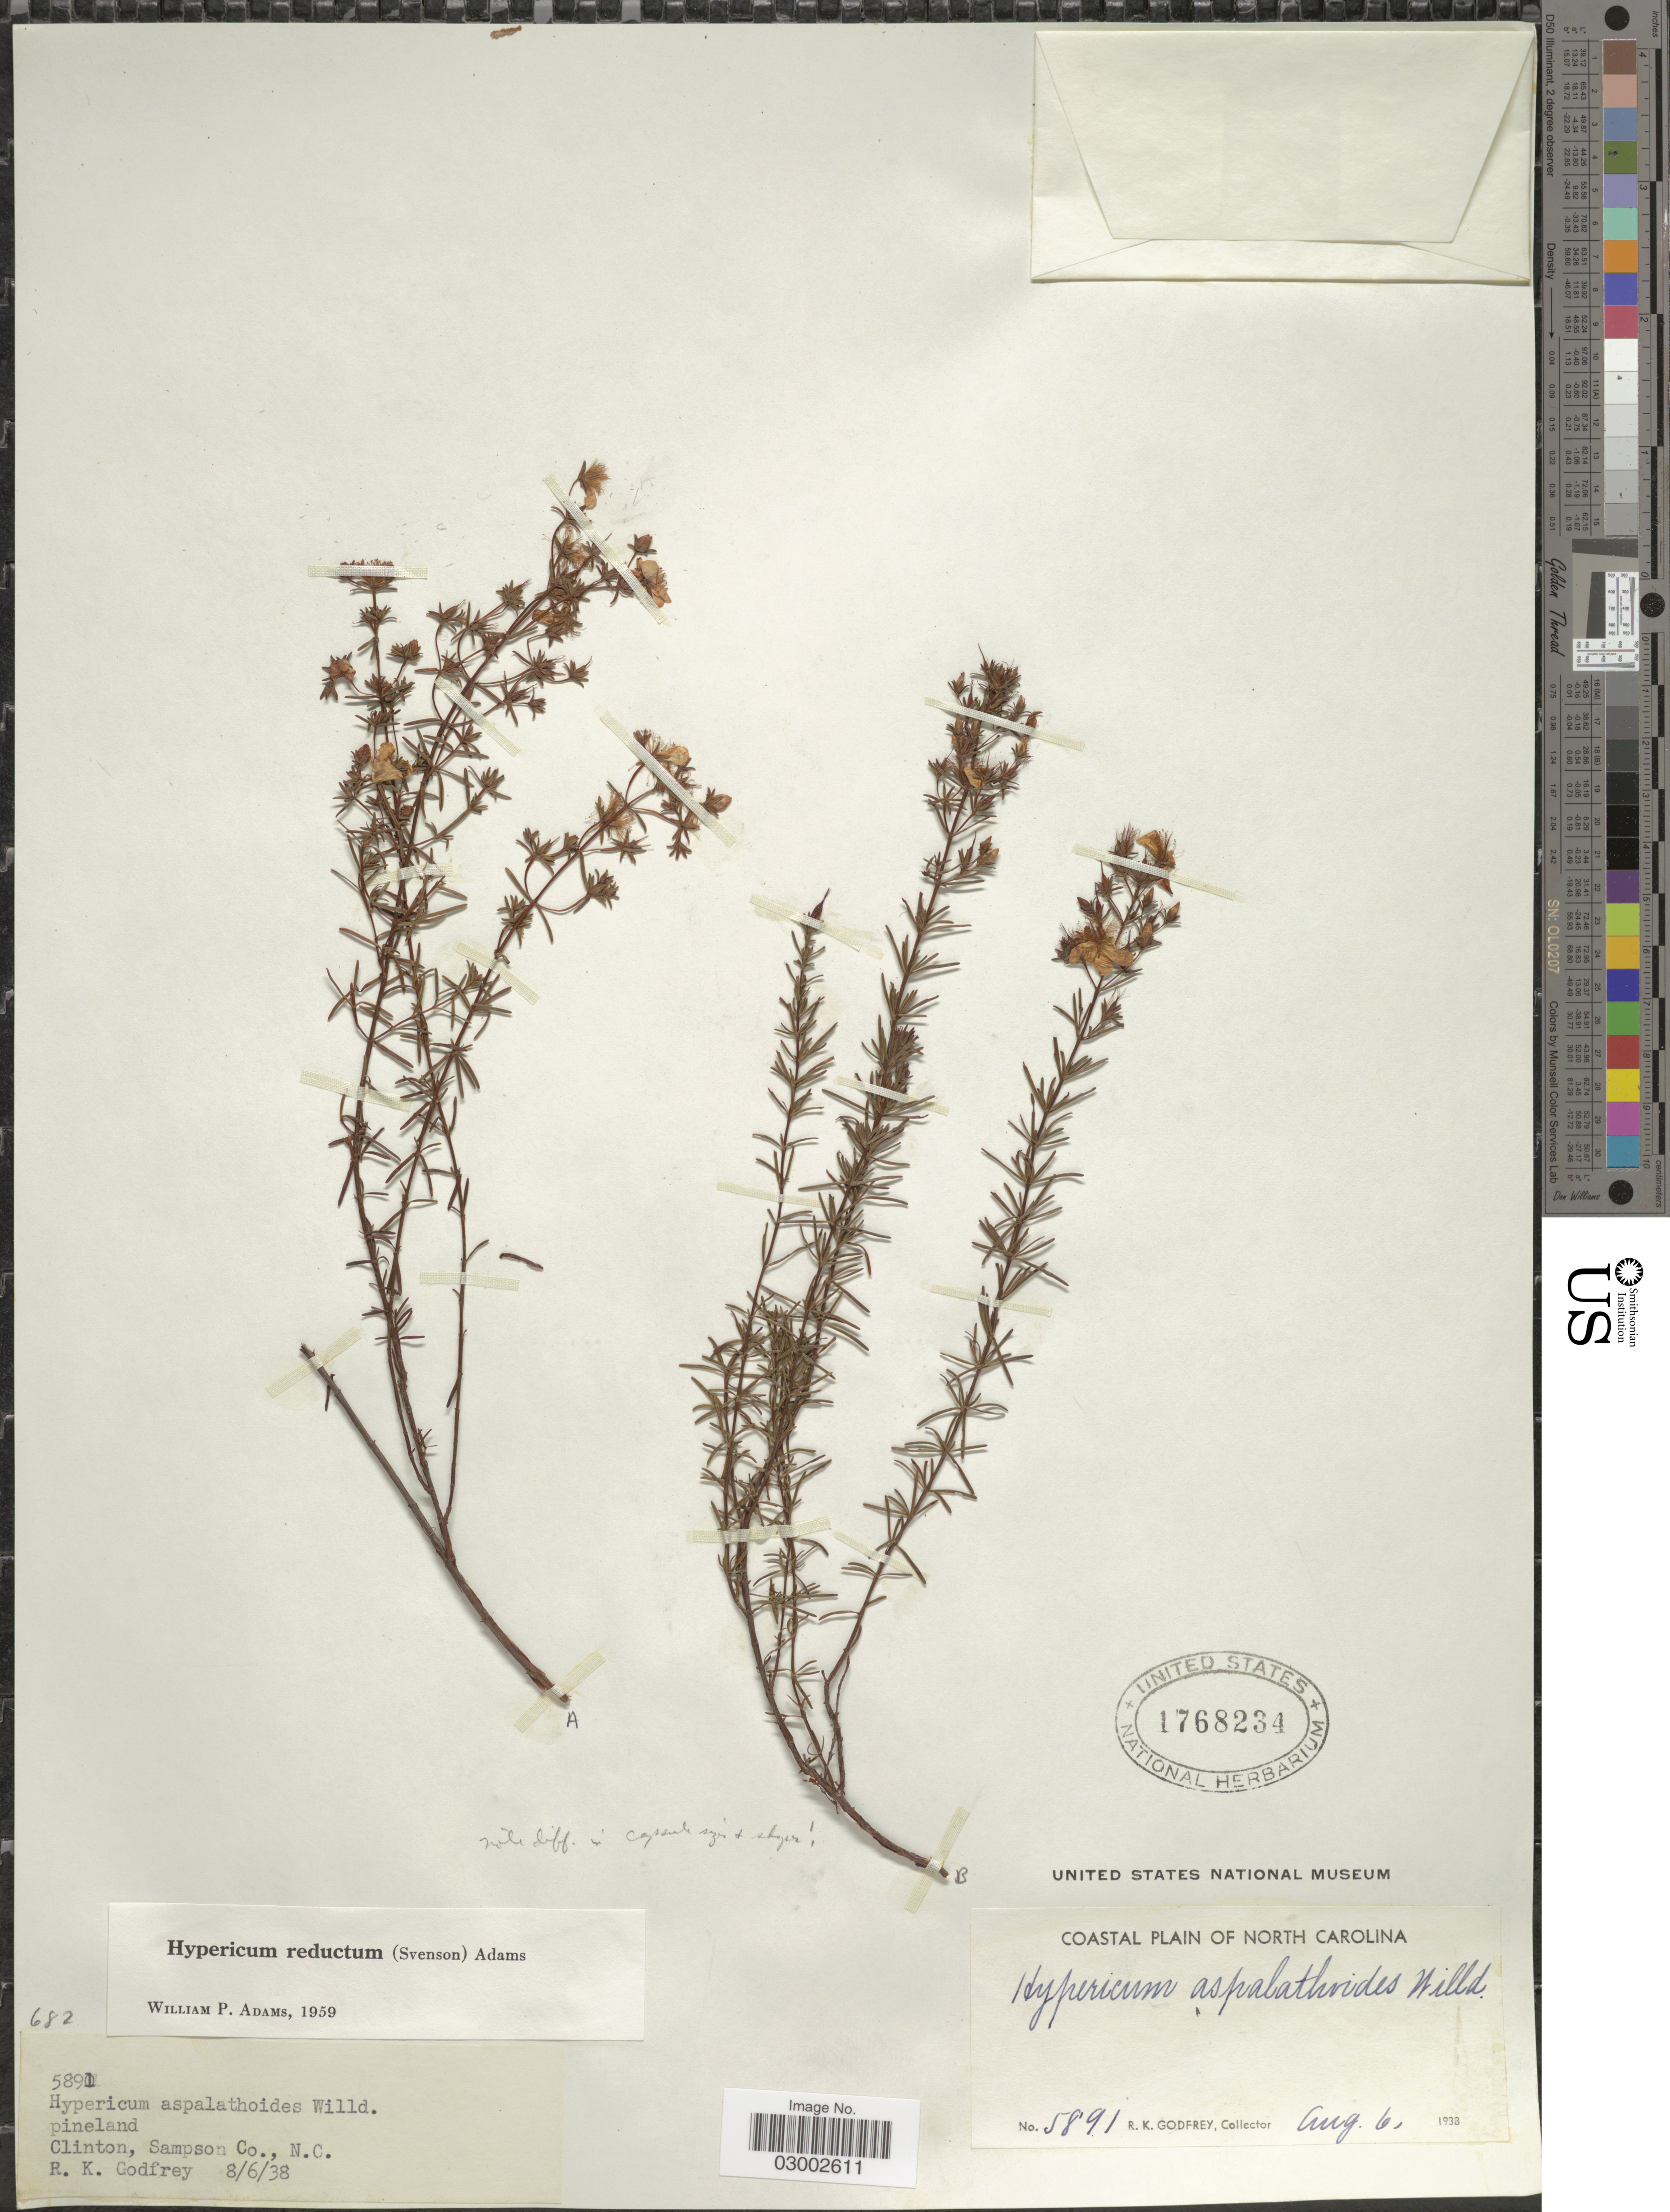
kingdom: Plantae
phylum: Tracheophyta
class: Magnoliopsida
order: Malpighiales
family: Hypericaceae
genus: Hypericum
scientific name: Hypericum sp.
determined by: Strong, Mark T., (BOT), Smithsonian Institution - National Museum of Natural History (UNITED STATES)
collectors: R. K. Godfrey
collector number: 5891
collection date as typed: Transcribed d/m/y: 6/8/38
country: United States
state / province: North Carolina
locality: Coastal plain of North Carolina. Clinton, Sampson Co.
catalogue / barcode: US 1768234